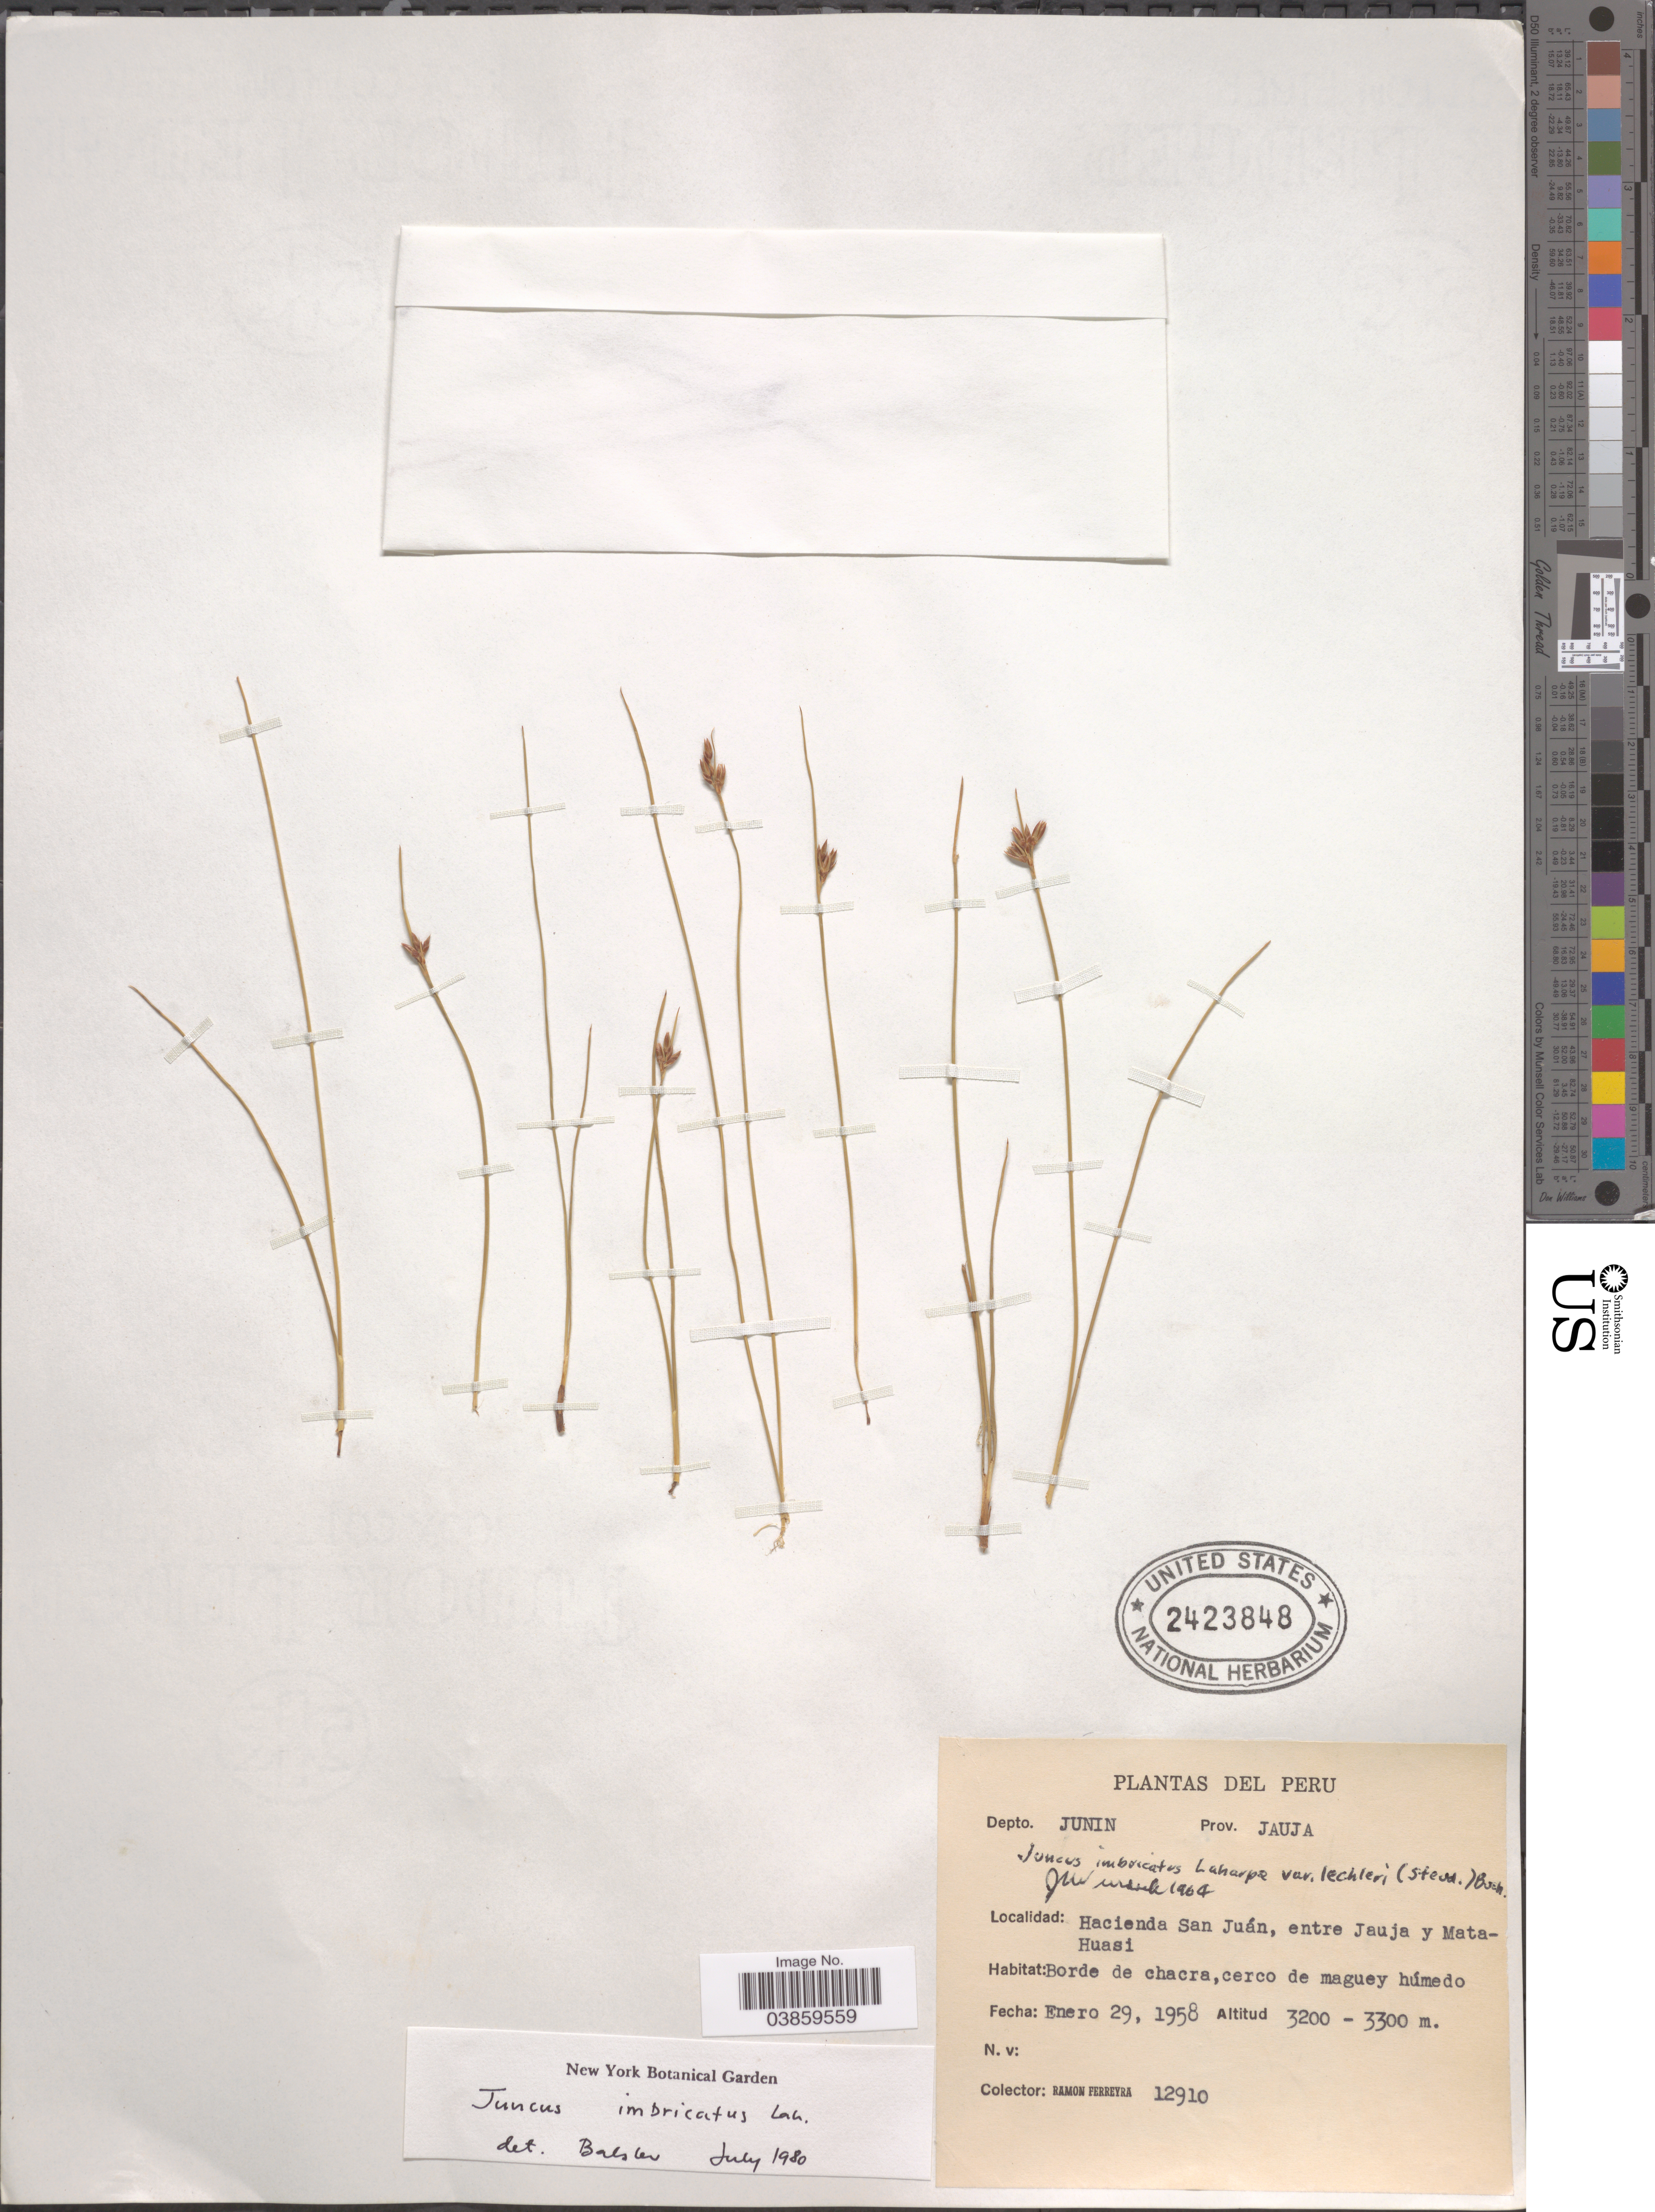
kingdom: Plantae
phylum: Tracheophyta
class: Liliopsida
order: Poales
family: Juncaceae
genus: Juncus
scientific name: Juncus imbricatus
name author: Laharpe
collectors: R. A. Ferreyra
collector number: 12910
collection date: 1958-01-29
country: Peru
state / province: Junín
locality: Depto. Junin, Prov. Jauja. Hacienda San Juán, entre Jauja y Mata-Huasi.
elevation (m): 3200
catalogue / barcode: US 2423848